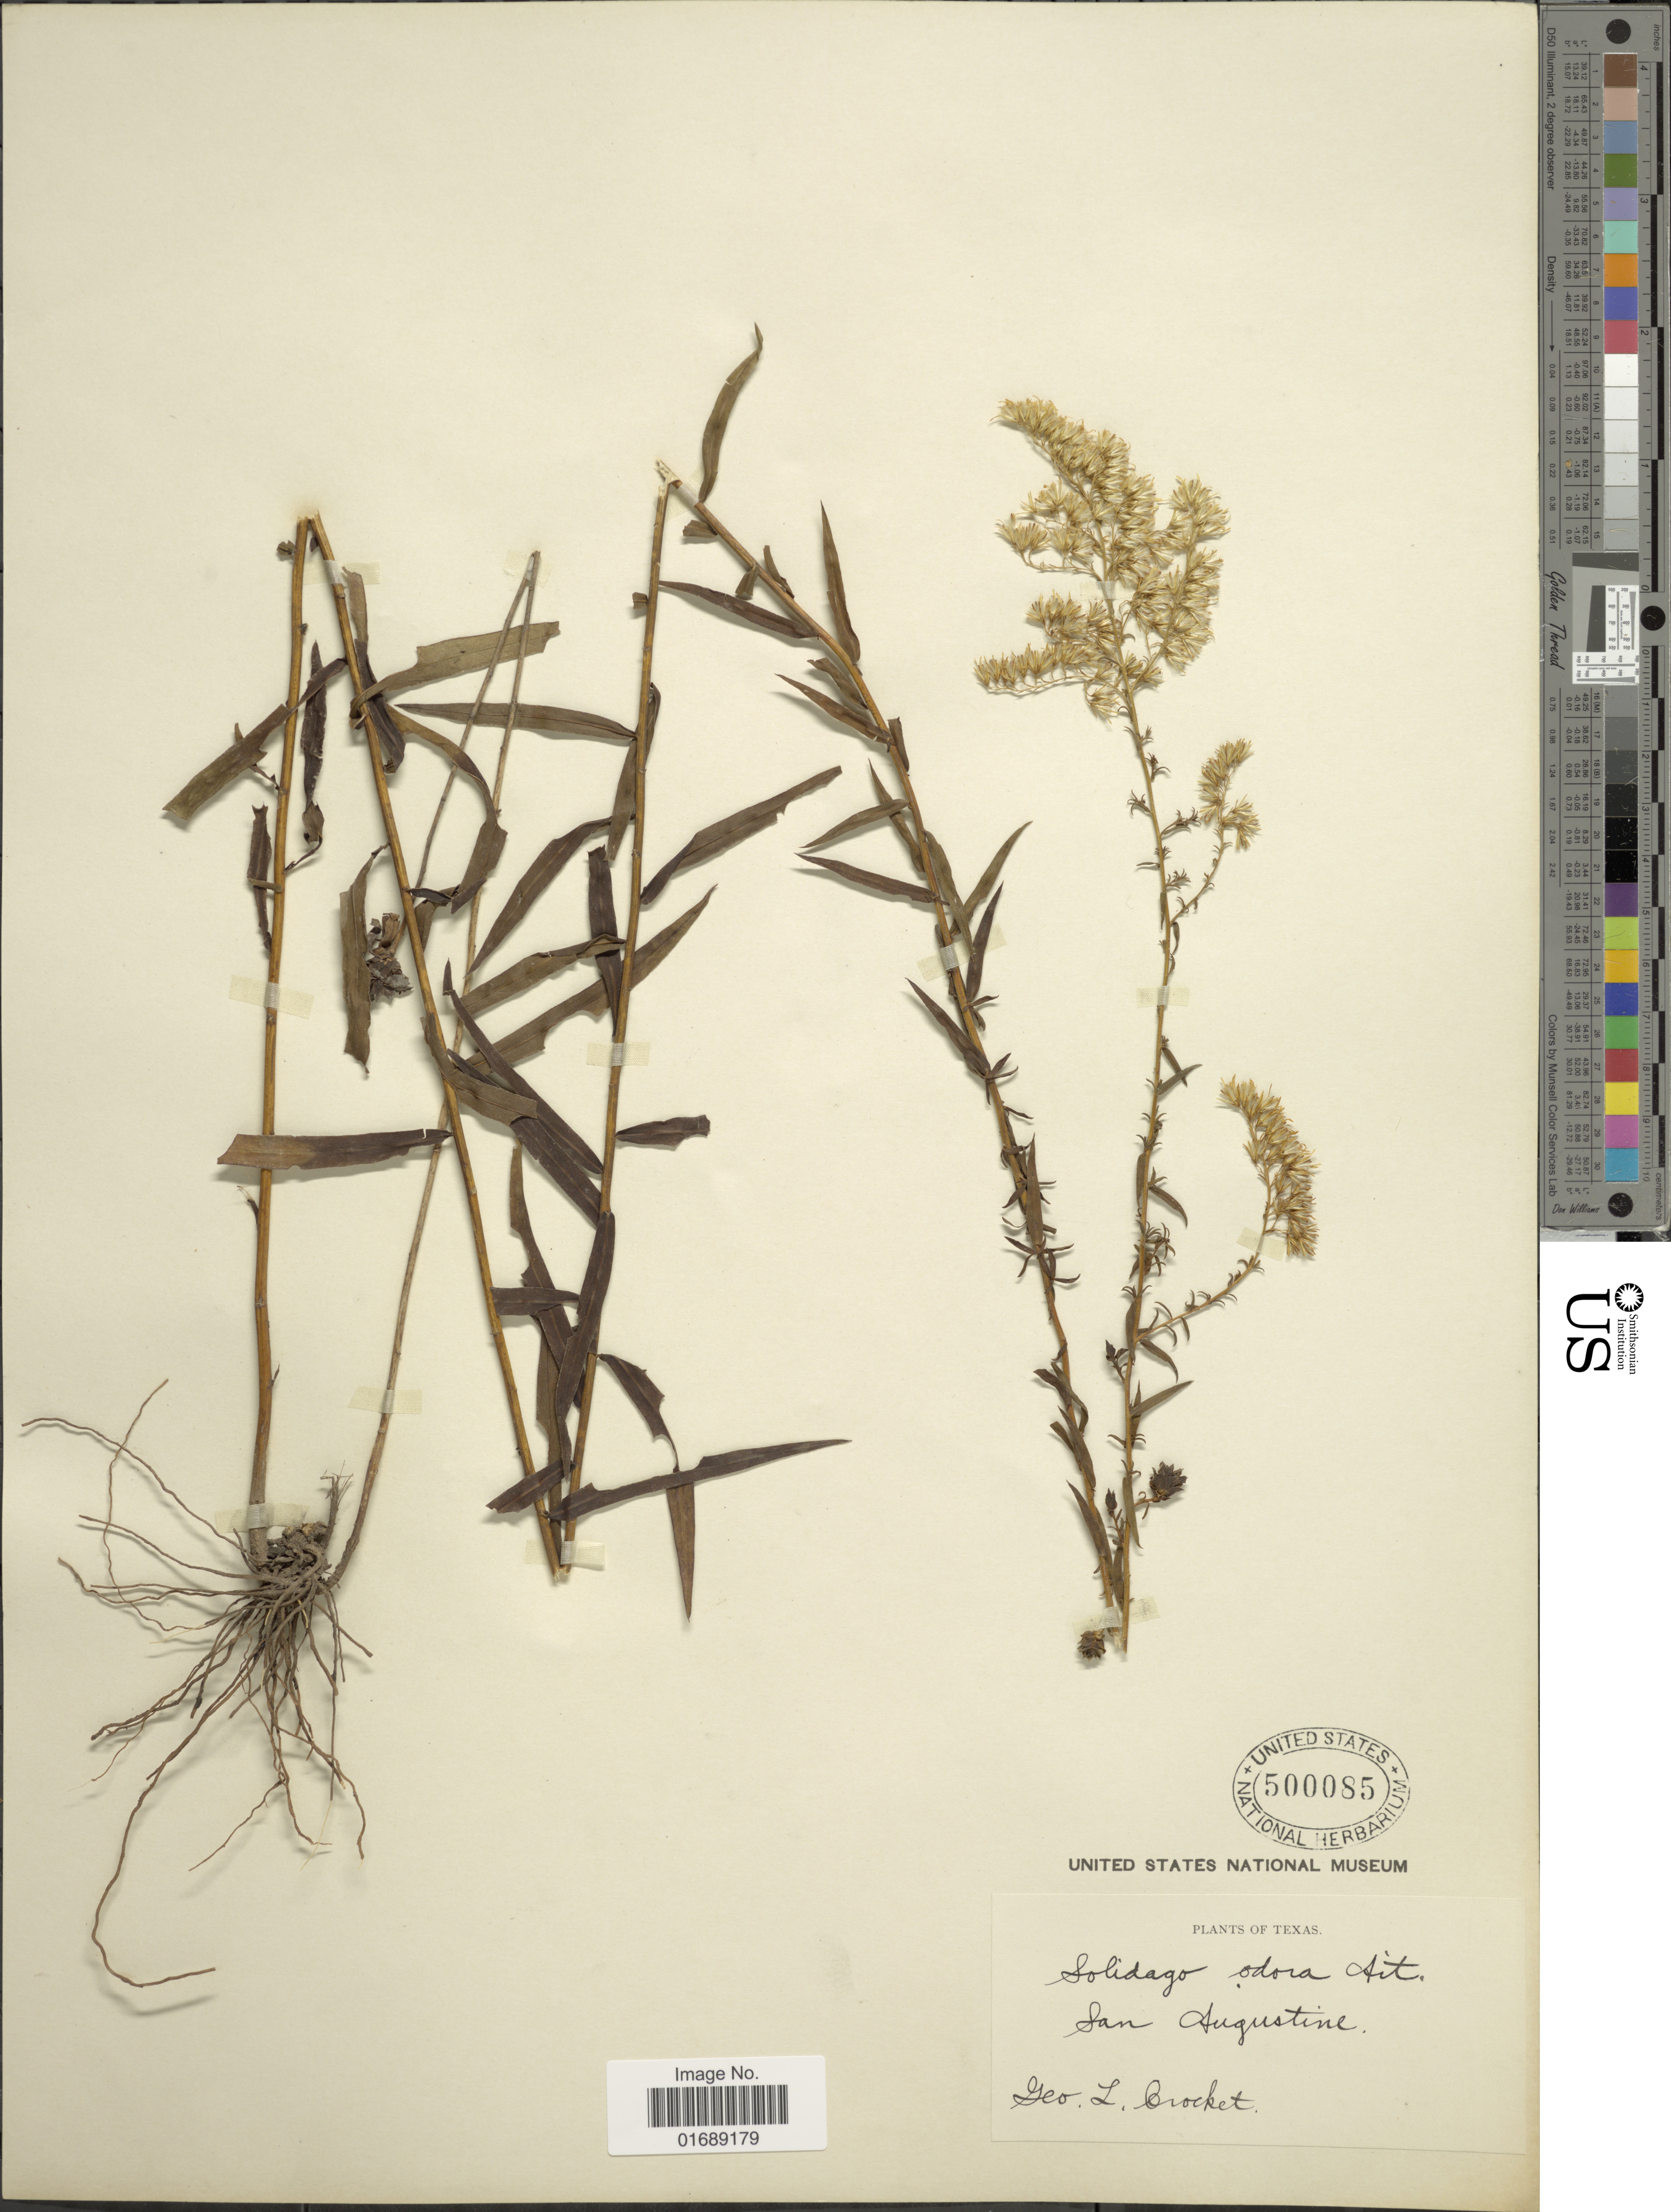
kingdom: Plantae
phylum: Tracheophyta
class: Magnoliopsida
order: Asterales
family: Asteraceae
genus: Solidago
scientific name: Solidago odora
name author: Aiton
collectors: G. Crocket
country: United States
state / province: Texas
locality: San Augustine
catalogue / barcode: US 500085